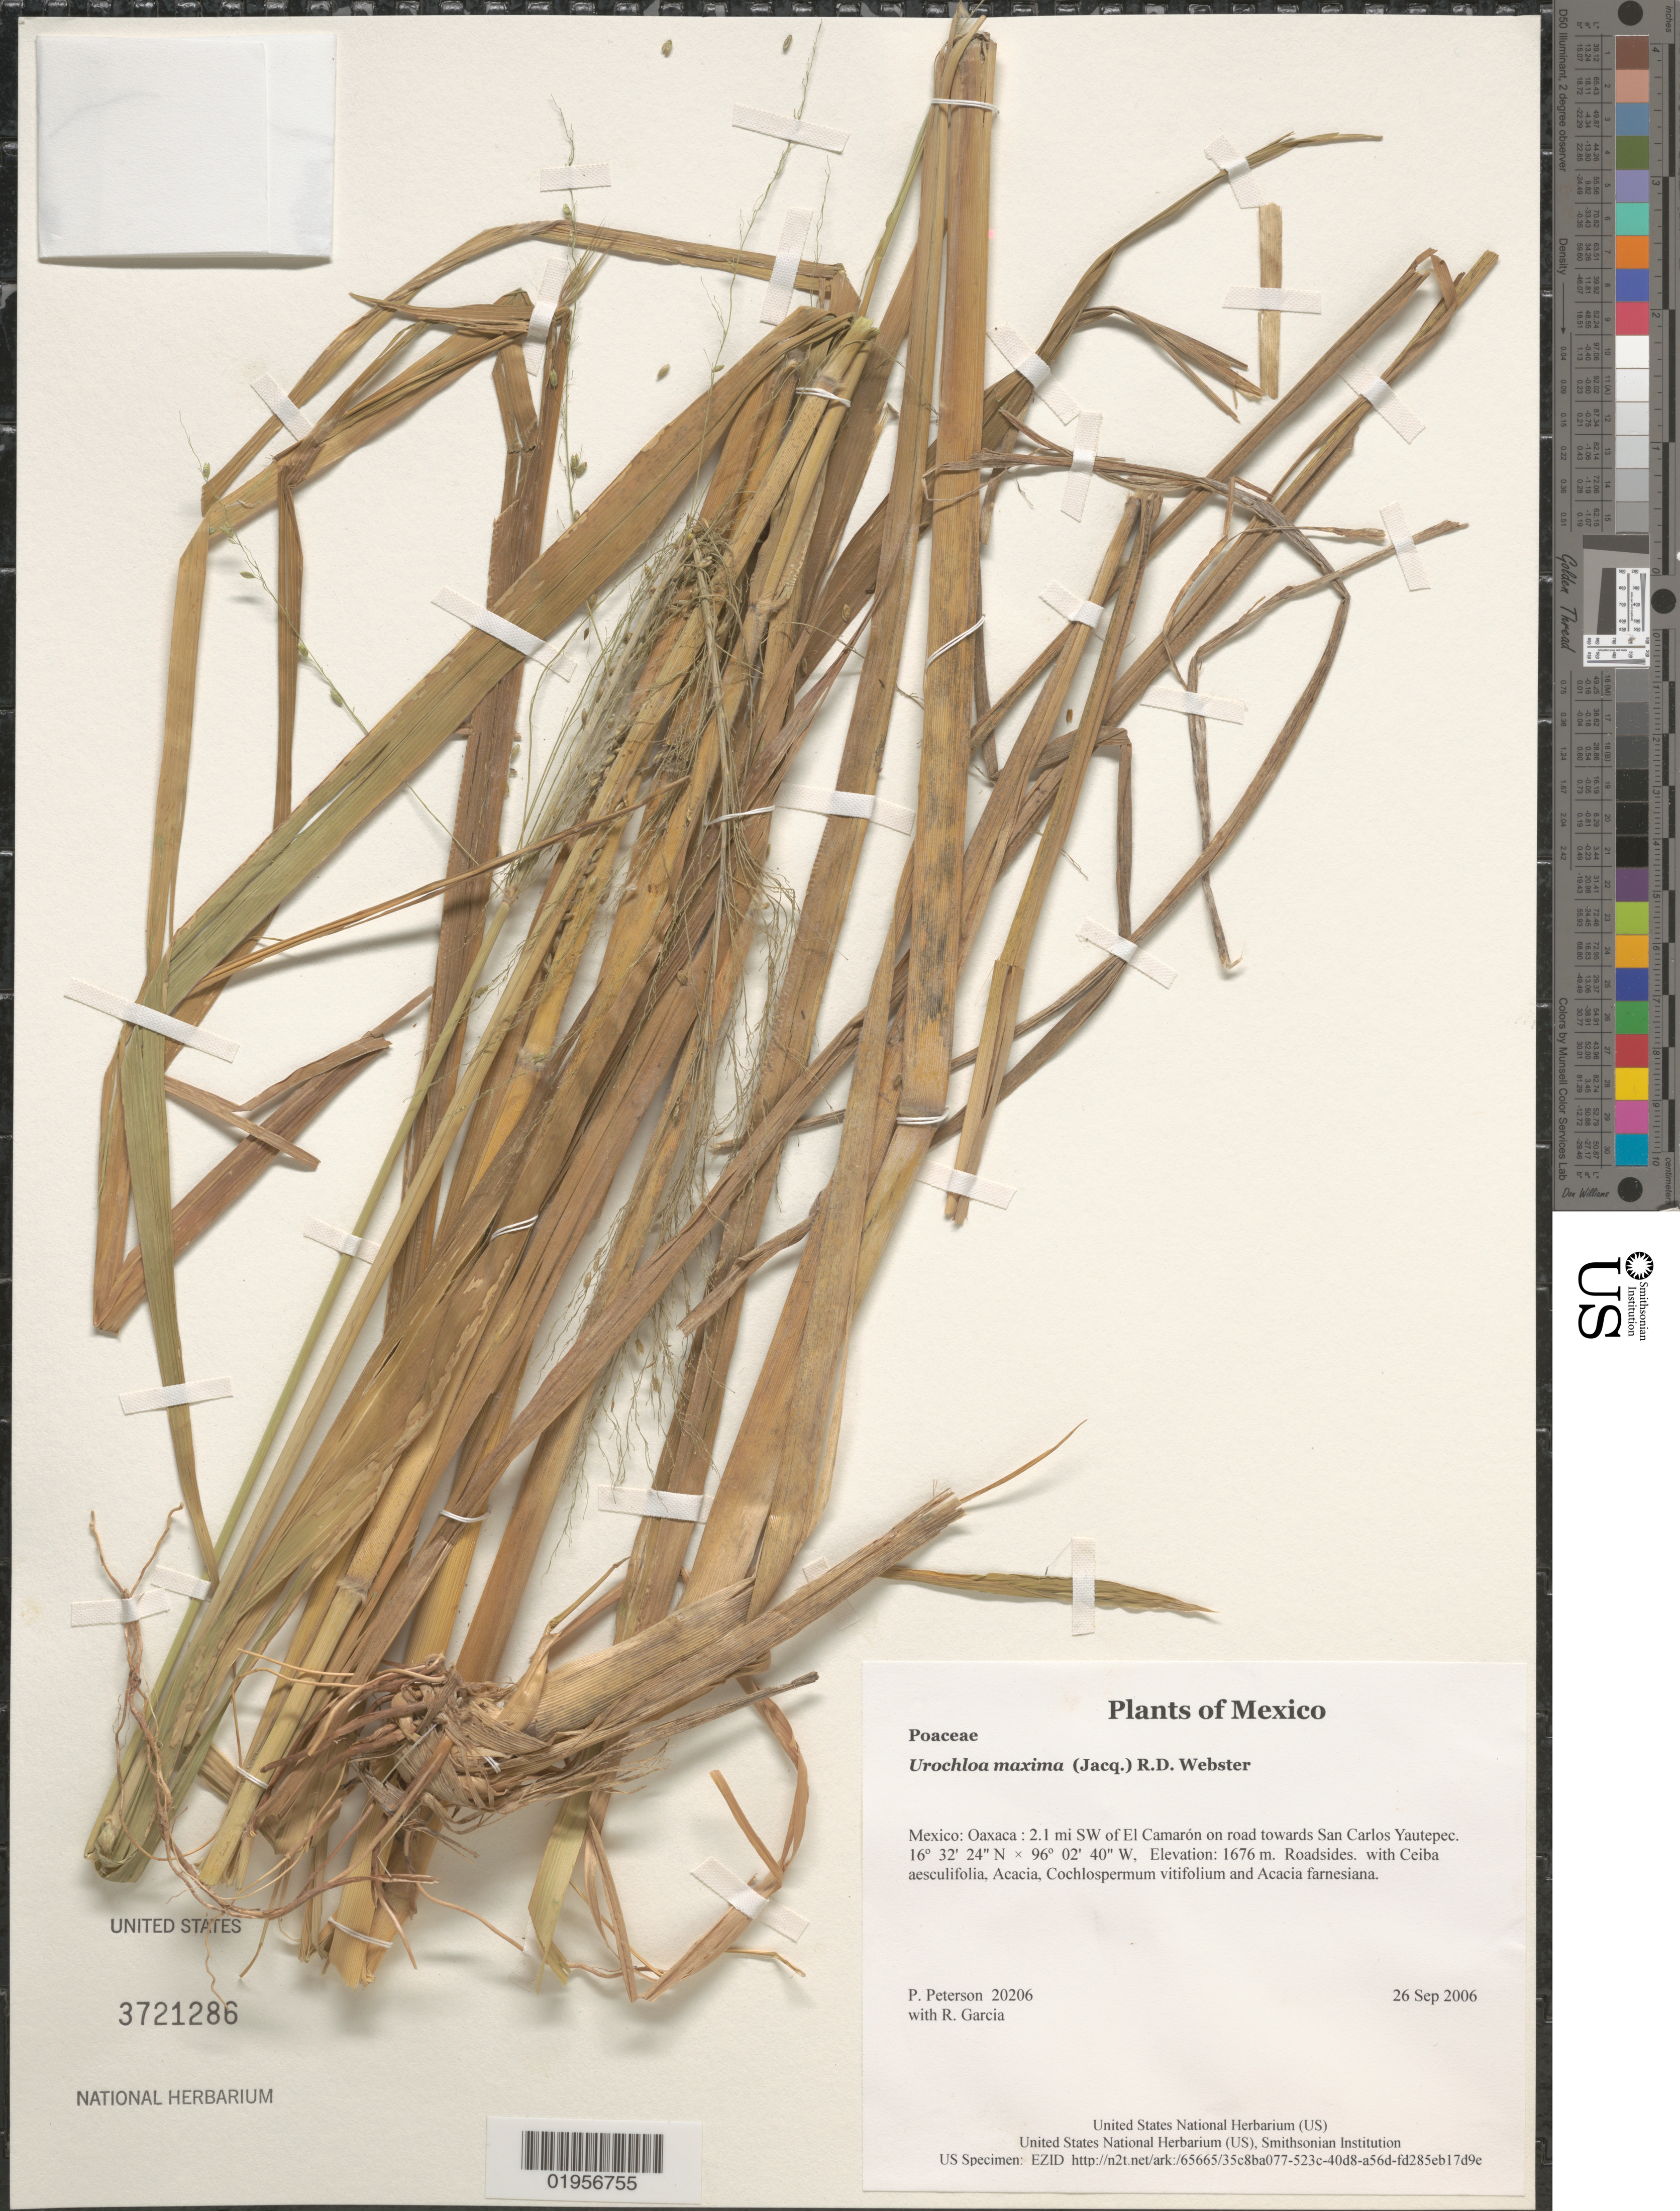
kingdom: Plantae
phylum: Tracheophyta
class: Liliopsida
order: Poales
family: Poaceae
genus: Urochloa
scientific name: Urochloa maxima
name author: (Jacq.) R.D. Webster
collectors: P. M. Peterson & R. Garcia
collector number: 20206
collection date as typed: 26 Sep 2006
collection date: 2006-09-26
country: Mexico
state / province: Oaxaca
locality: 2.1 mi SW of El Camarón on road towards San Carlos Yautepec.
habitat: Roadsides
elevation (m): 1676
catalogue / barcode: US 3721286